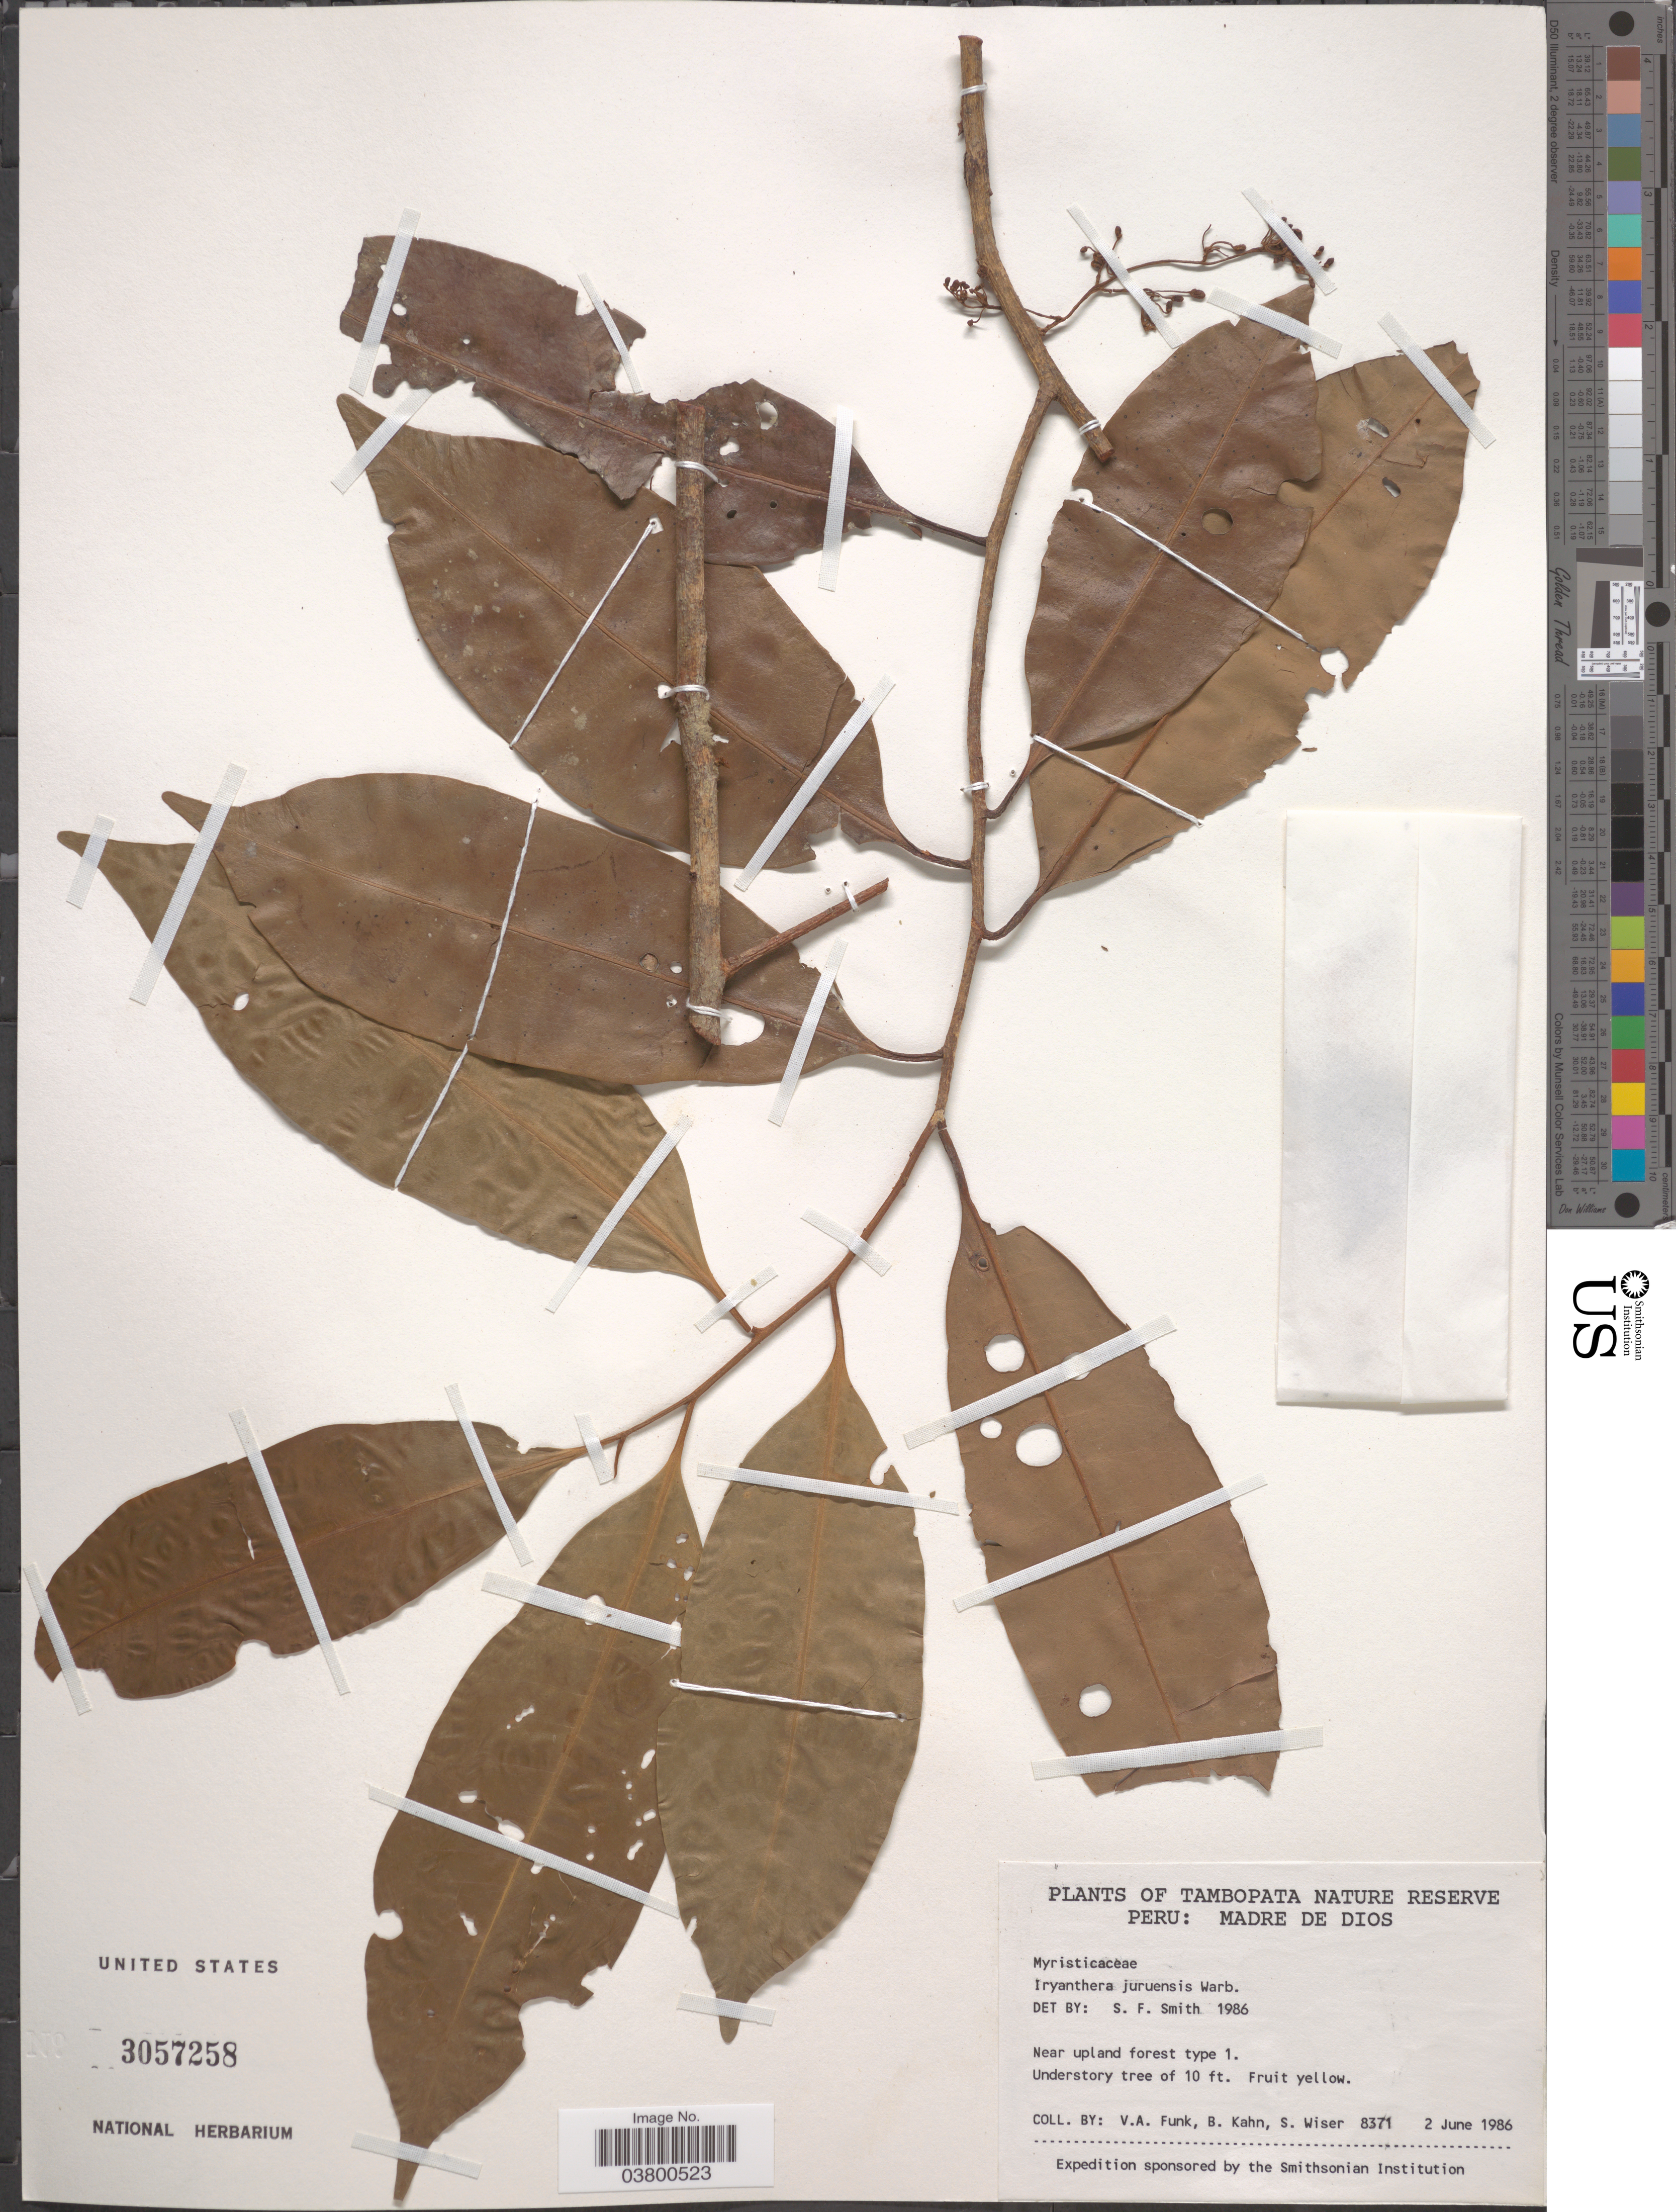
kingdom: Plantae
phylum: Tracheophyta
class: Magnoliopsida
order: Magnoliales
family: Myristicaceae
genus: Iryanthera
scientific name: Iryanthera juruensis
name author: Warb.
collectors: V. Funk, B. Kahn & S. Wiser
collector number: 8371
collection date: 1986-06-02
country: Peru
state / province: Madre de Dios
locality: Tambopata Nature Reserve.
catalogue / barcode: US 3057258